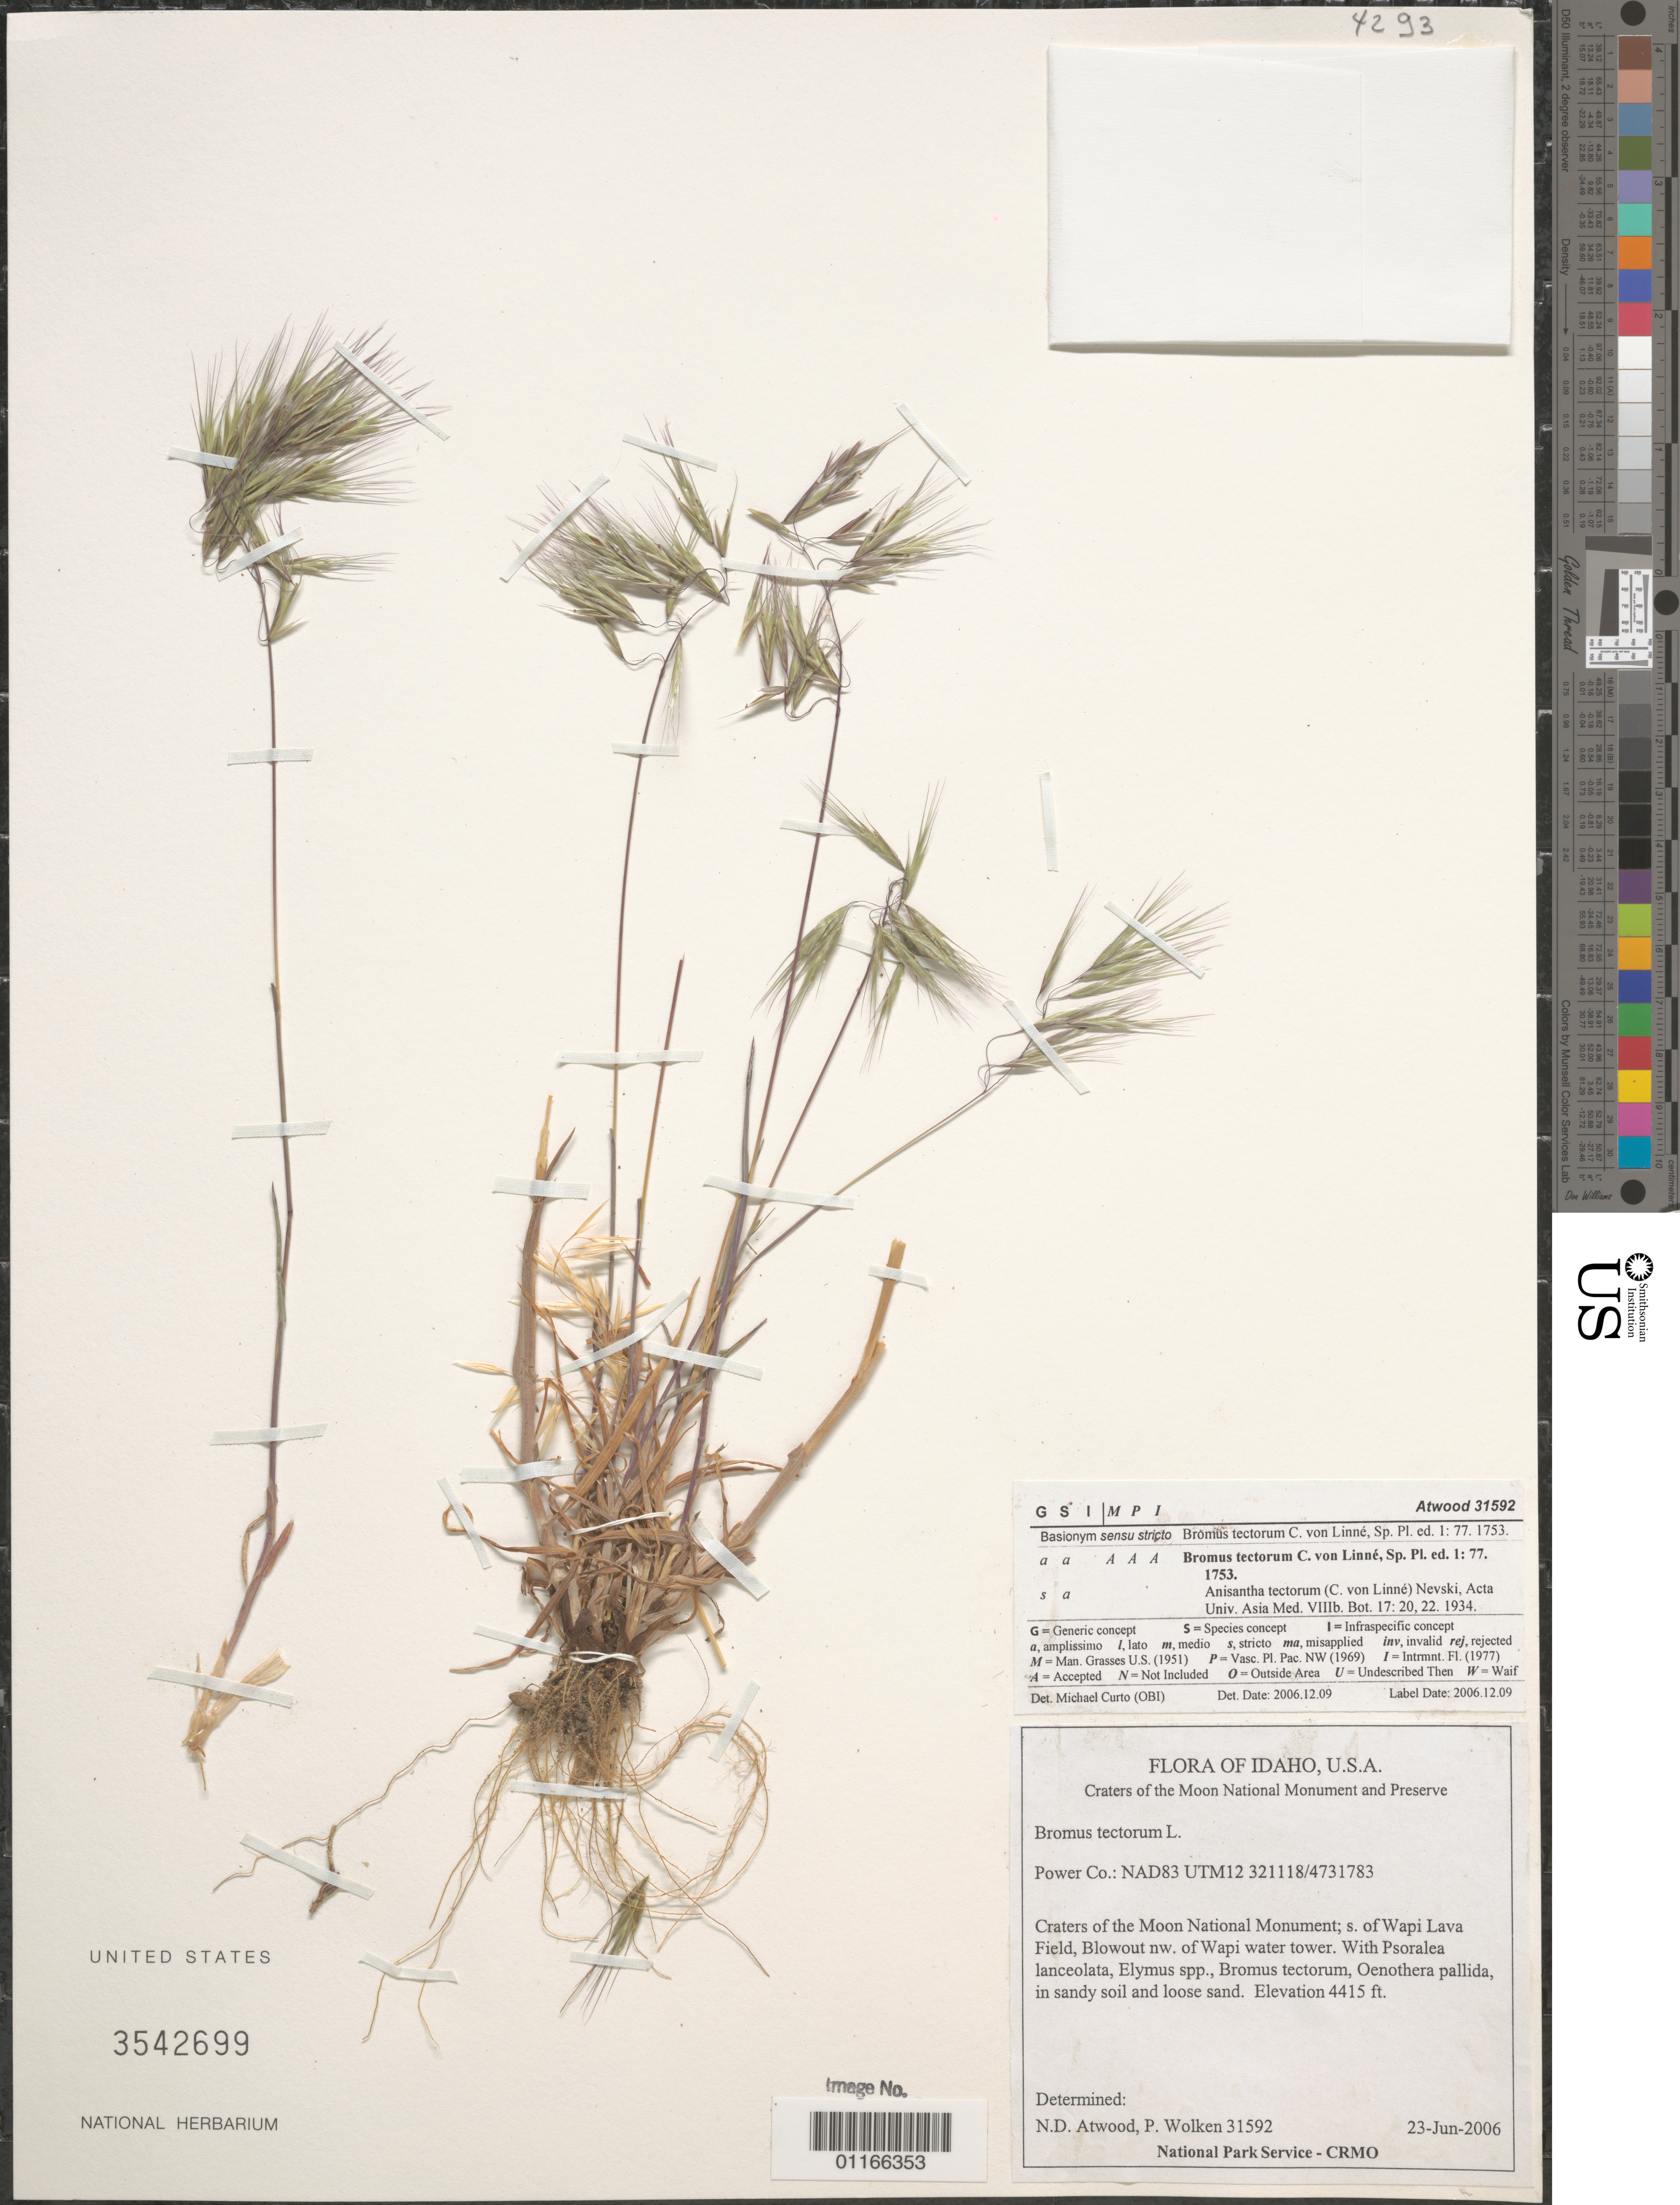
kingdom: Plantae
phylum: Tracheophyta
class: Liliopsida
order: Poales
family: Poaceae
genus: Bromus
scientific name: Bromus tectorum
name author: L.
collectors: N. Atwood & P. Wolken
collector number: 31592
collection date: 2006-06-23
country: United States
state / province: Idaho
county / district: Power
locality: Craters of the Moon National Monument; s. of Wapi Lava Field, Blowout nw. of Wapi water tower.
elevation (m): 1346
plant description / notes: Based on the order of the specimens, this specimen's Barcode of Life number is probably 42G2 and not what is currently written on the sheet (42G3). The possible incorrect number is still on the sheet. Barcode: 01166352 is probably the correct 42G3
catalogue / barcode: US 3542699